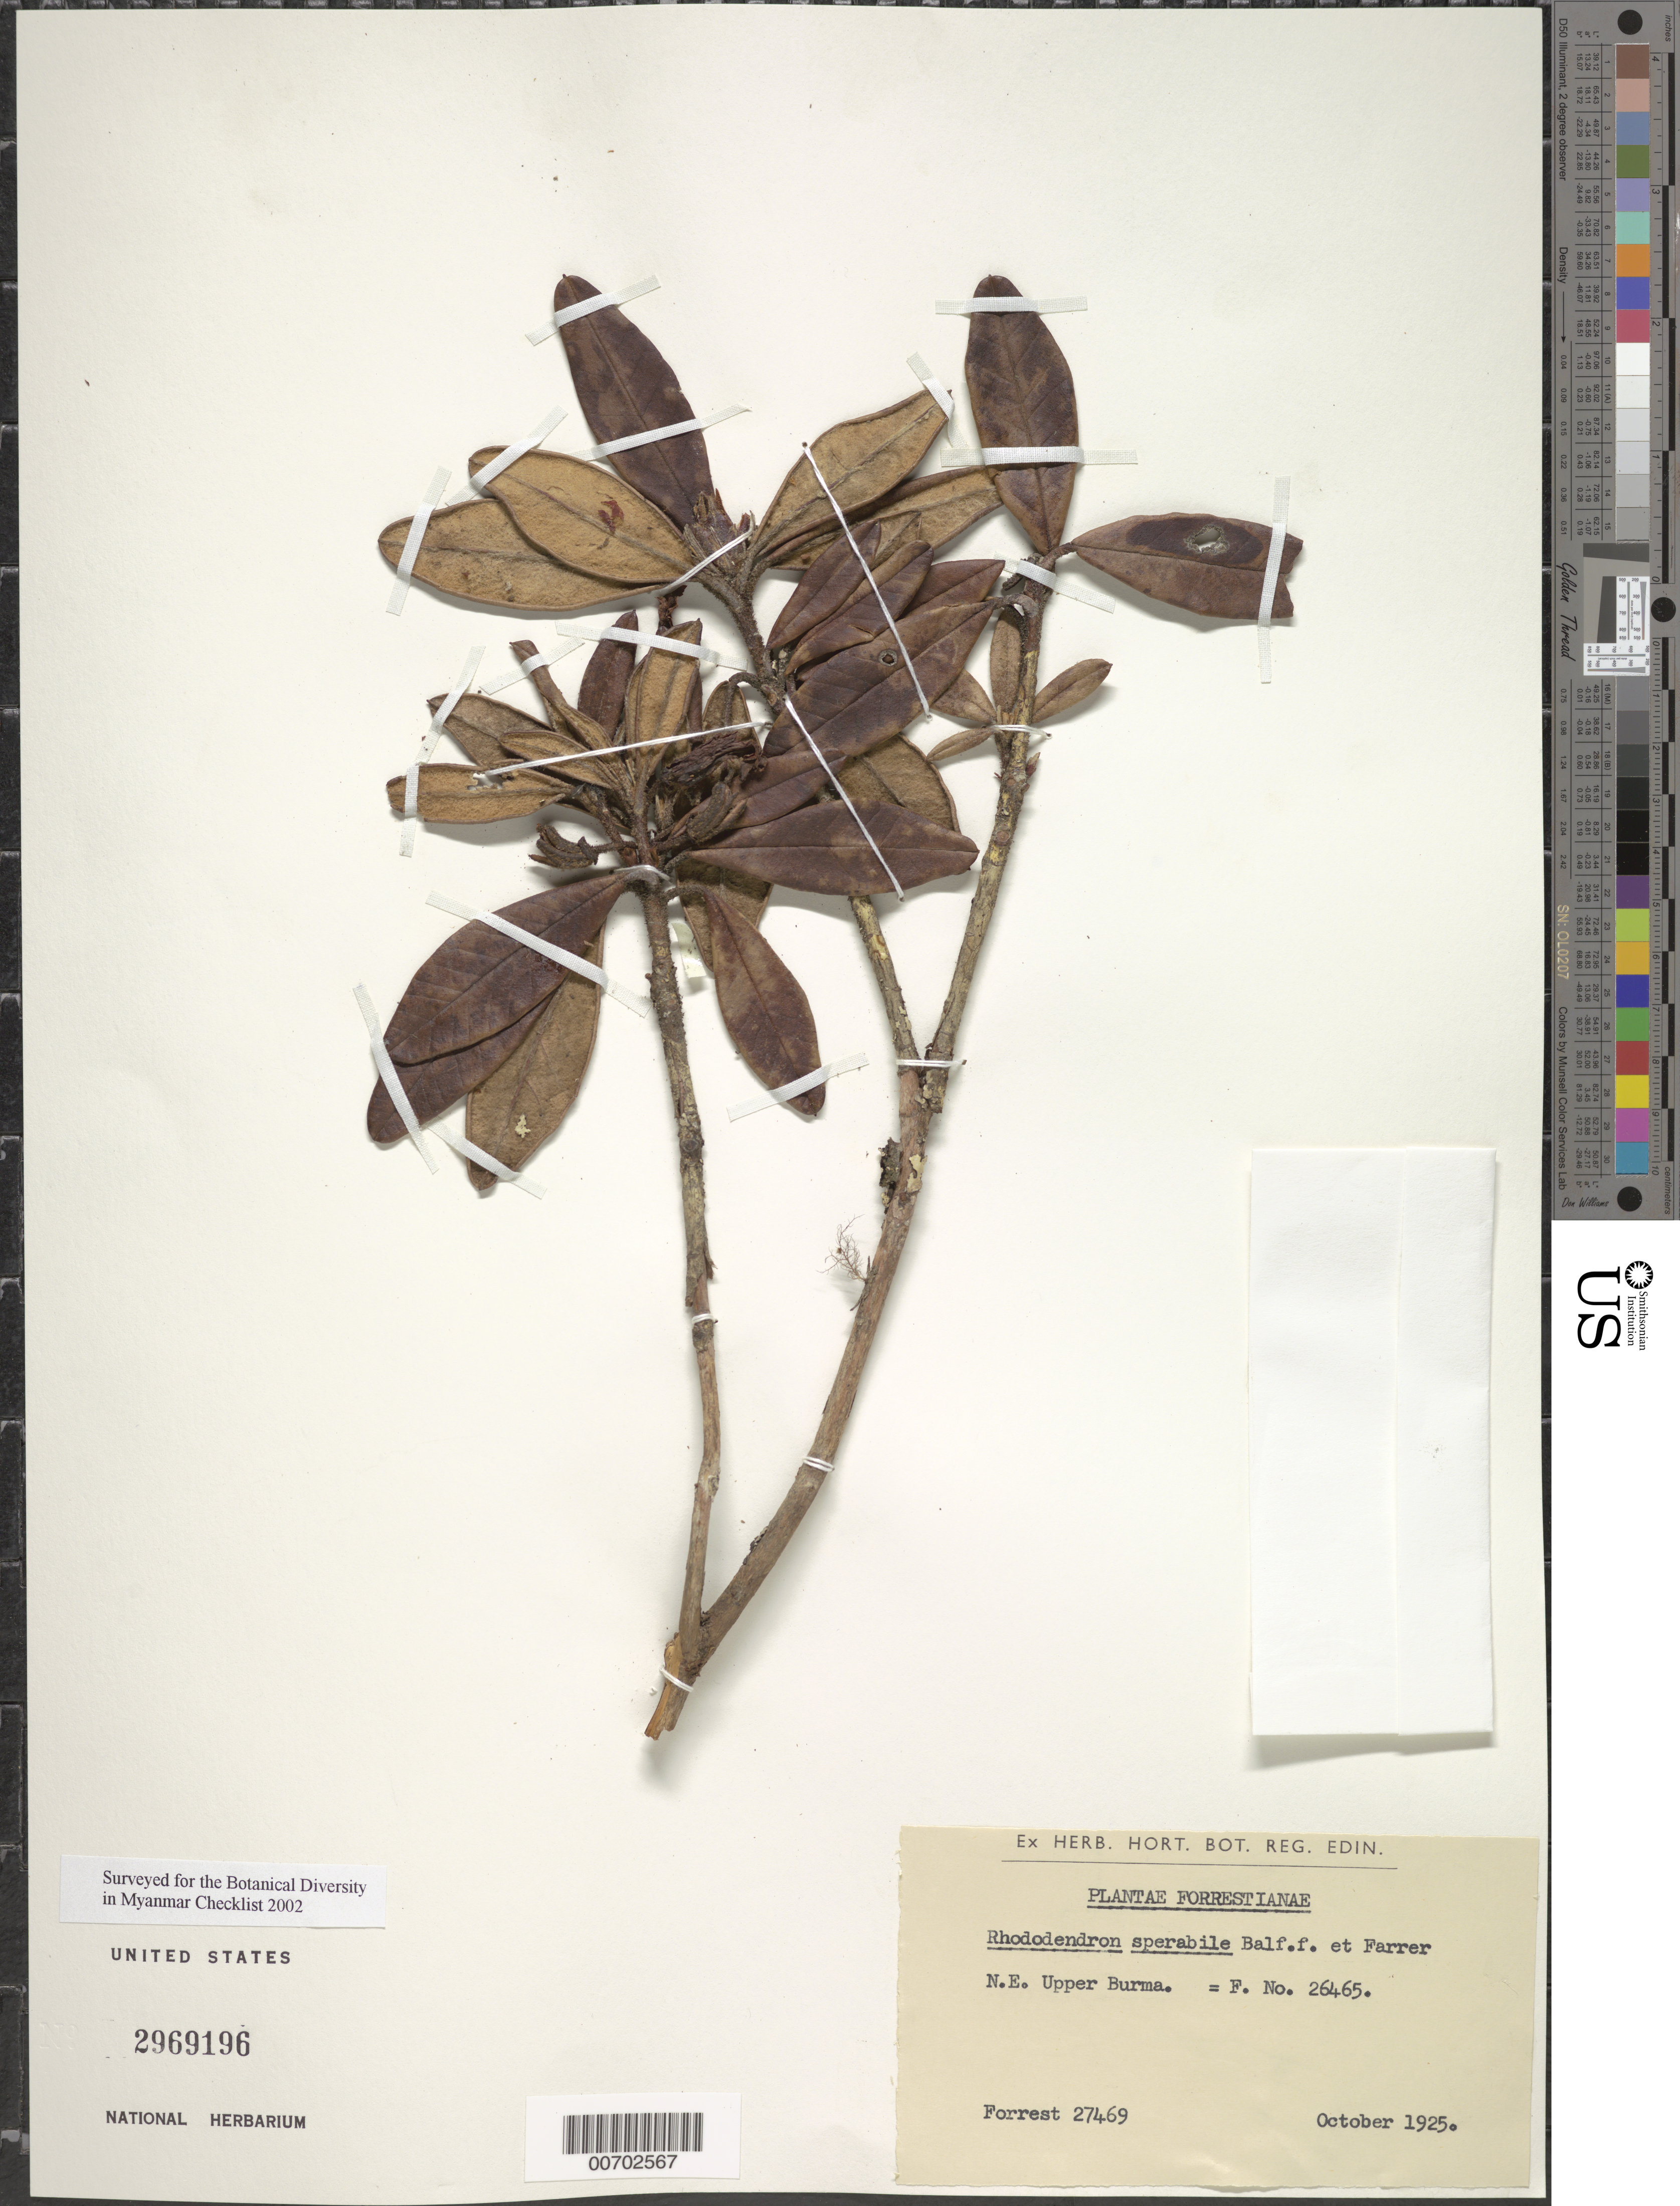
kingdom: Plantae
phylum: Tracheophyta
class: Magnoliopsida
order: Ericales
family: Ericaceae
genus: Rhododendron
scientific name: Rhododendron sperabile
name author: Balf. f. & Farrer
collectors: G. Forrest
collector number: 27469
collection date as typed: Oct 1925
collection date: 1925-10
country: Myanmar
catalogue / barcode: US 2969196